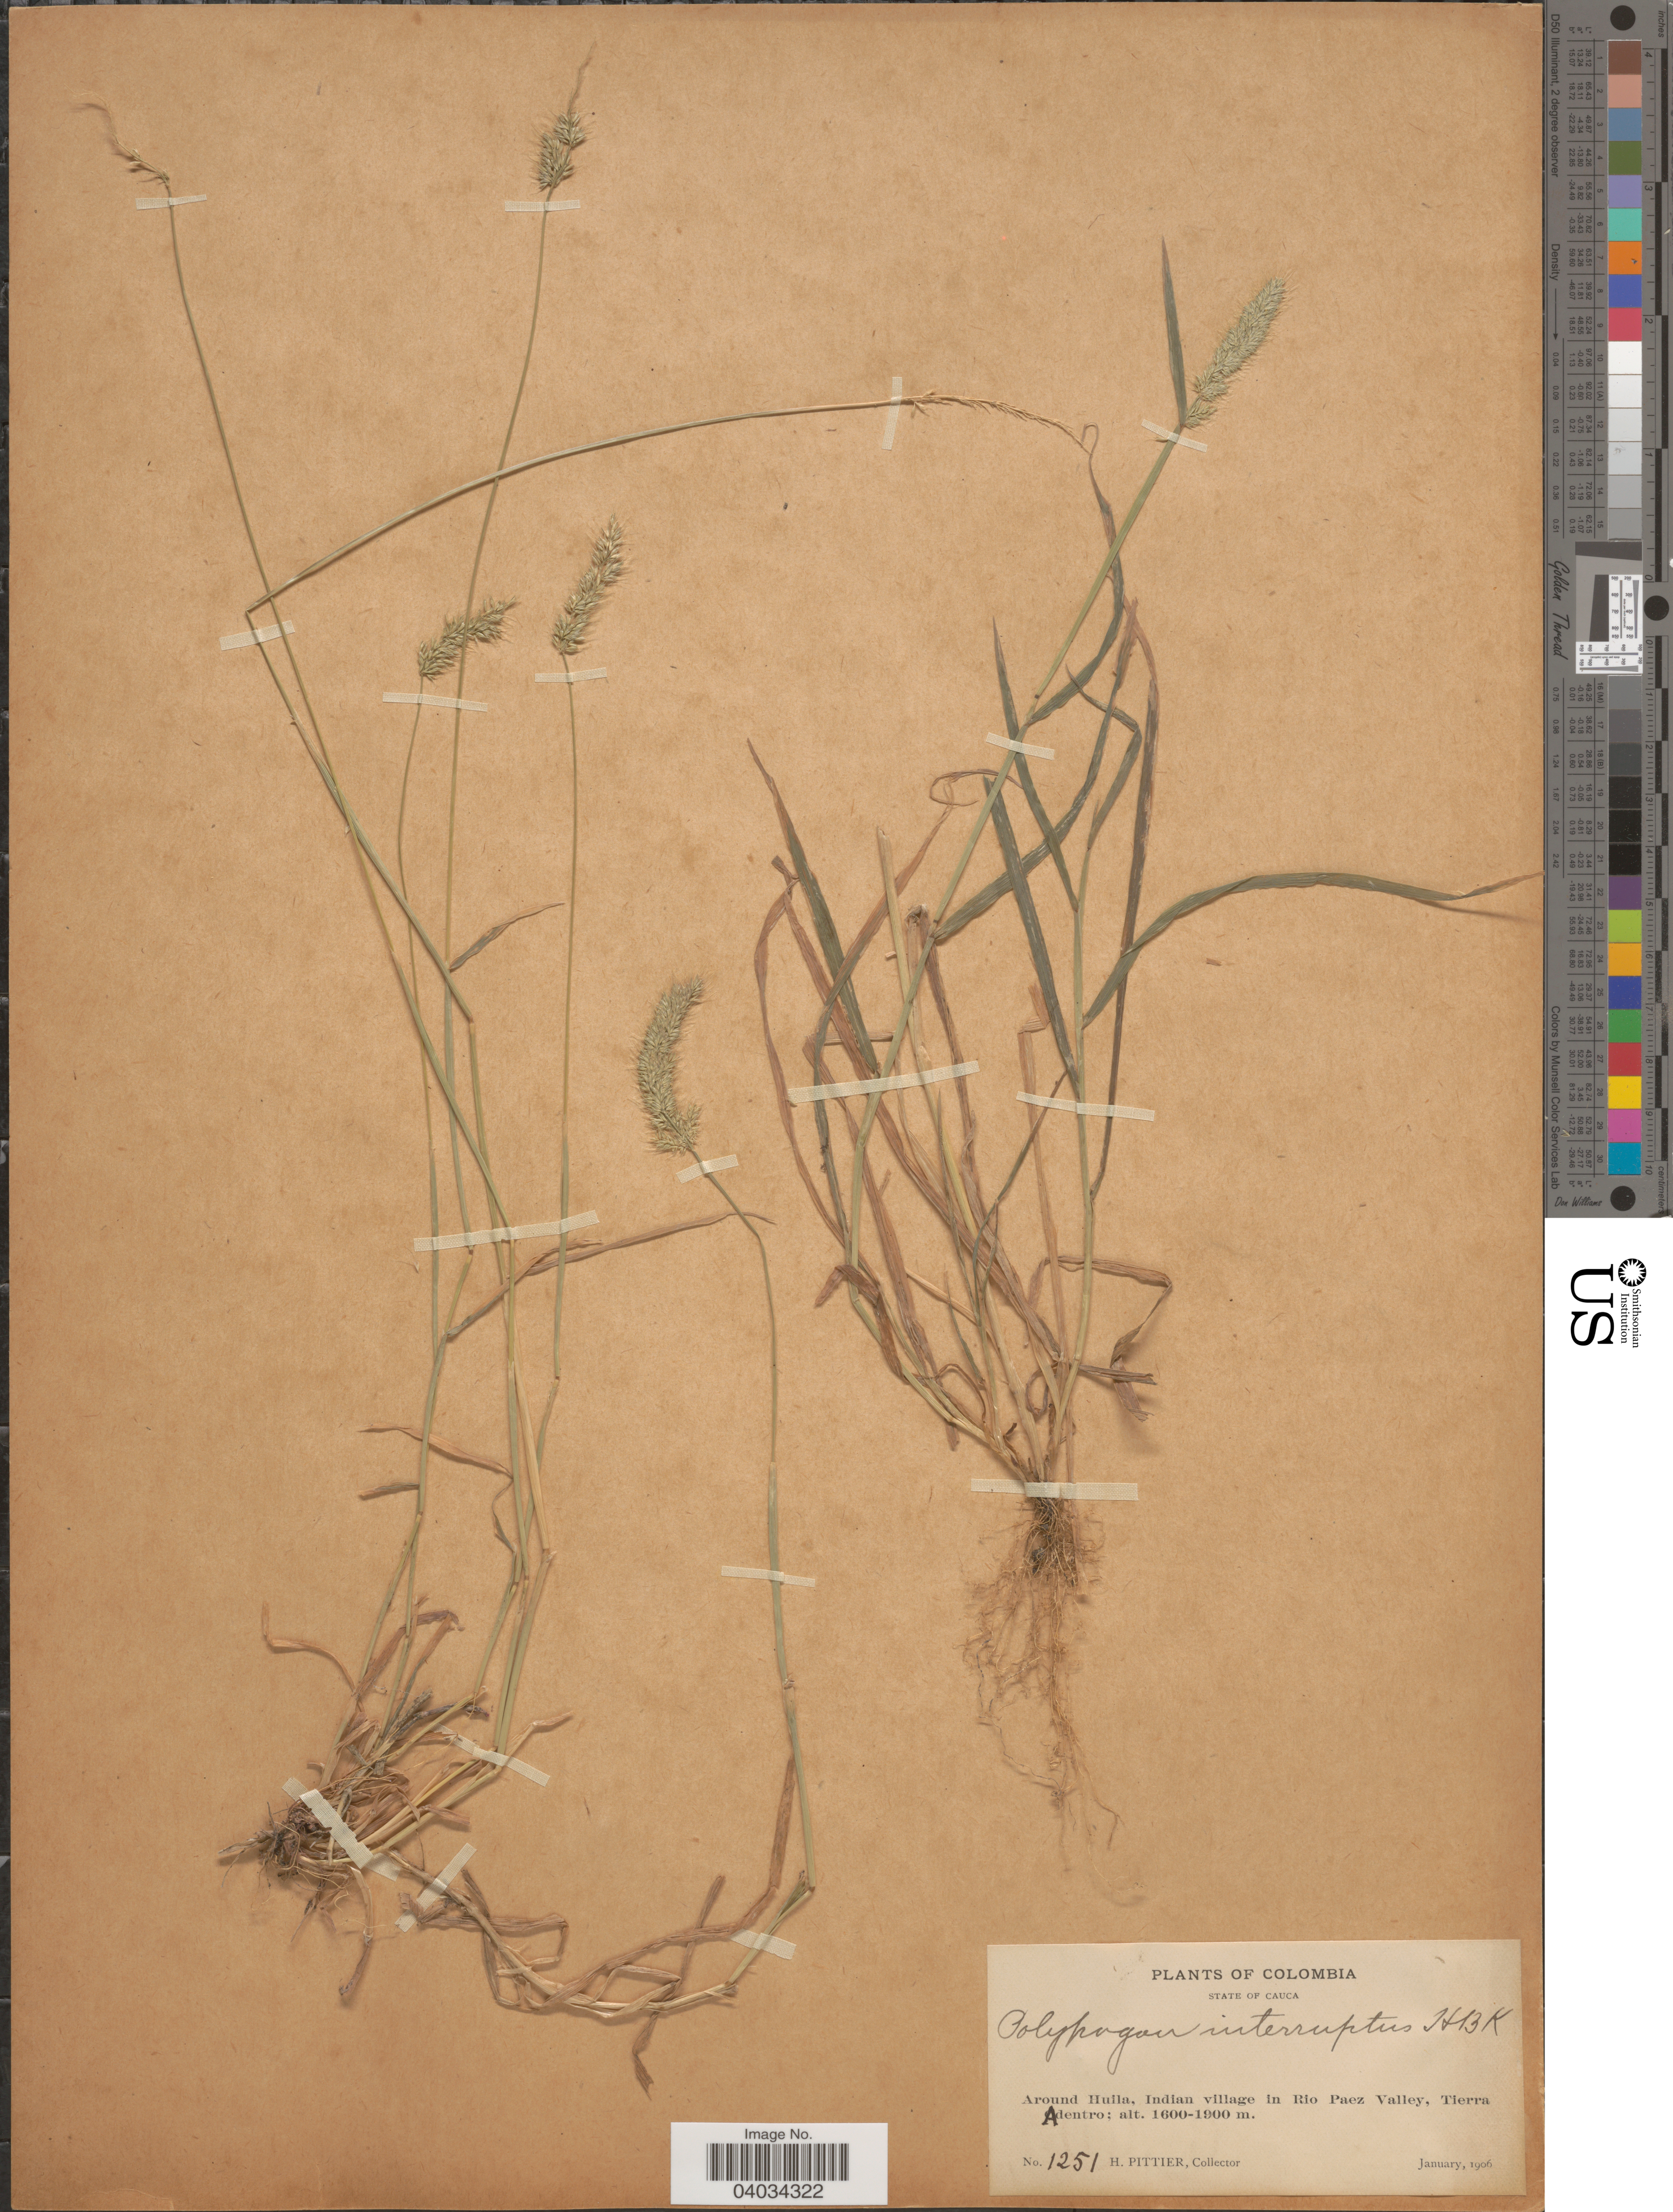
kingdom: Plantae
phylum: Tracheophyta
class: Liliopsida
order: Poales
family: Poaceae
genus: Polypogon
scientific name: Polypogon interruptus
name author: Kunth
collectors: H. F. Pittier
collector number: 1251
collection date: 1906-01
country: Colombia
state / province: Cauca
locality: Around Huila, Indian village in Rio Paez Valley, Tierra Adentro.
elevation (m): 1600